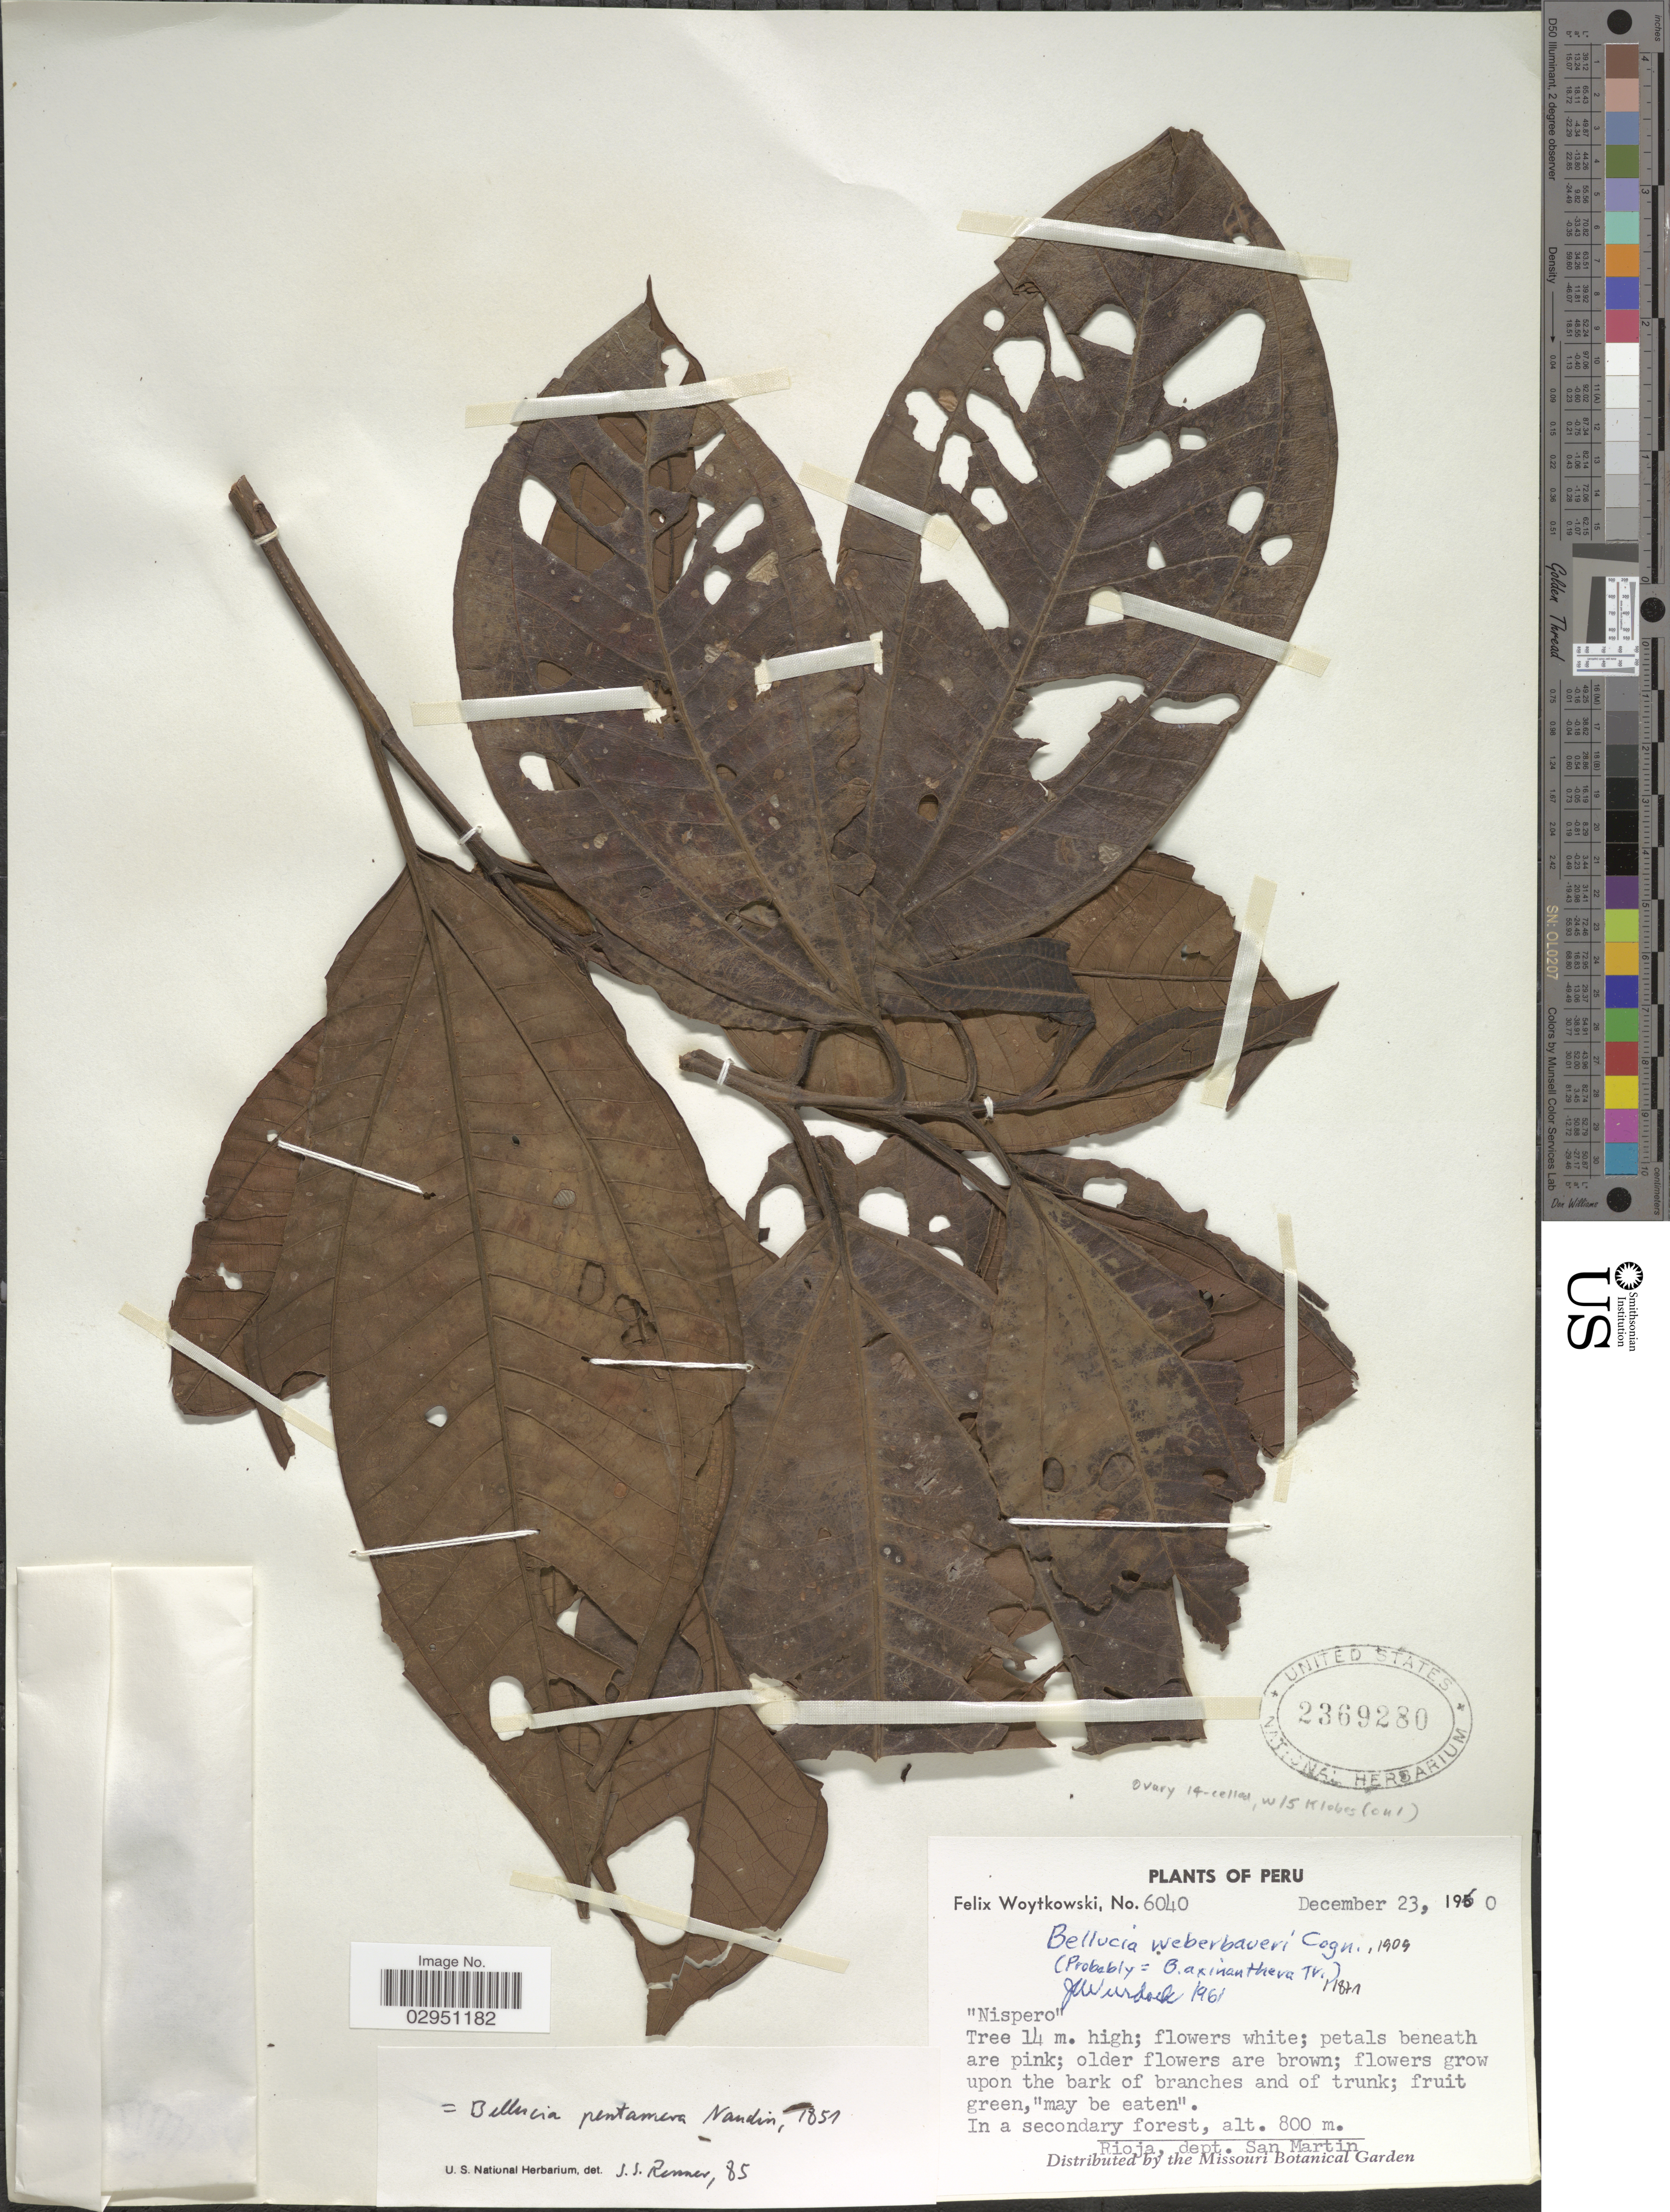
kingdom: Plantae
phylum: Tracheophyta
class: Magnoliopsida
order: Myrtales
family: Melastomataceae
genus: Bellucia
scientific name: Bellucia pentamera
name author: Naudin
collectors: F. Woytkowski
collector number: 6040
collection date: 1960-12-23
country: Peru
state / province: San Martín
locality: Rioja, dept. San Martin.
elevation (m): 800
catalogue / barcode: US 2369280